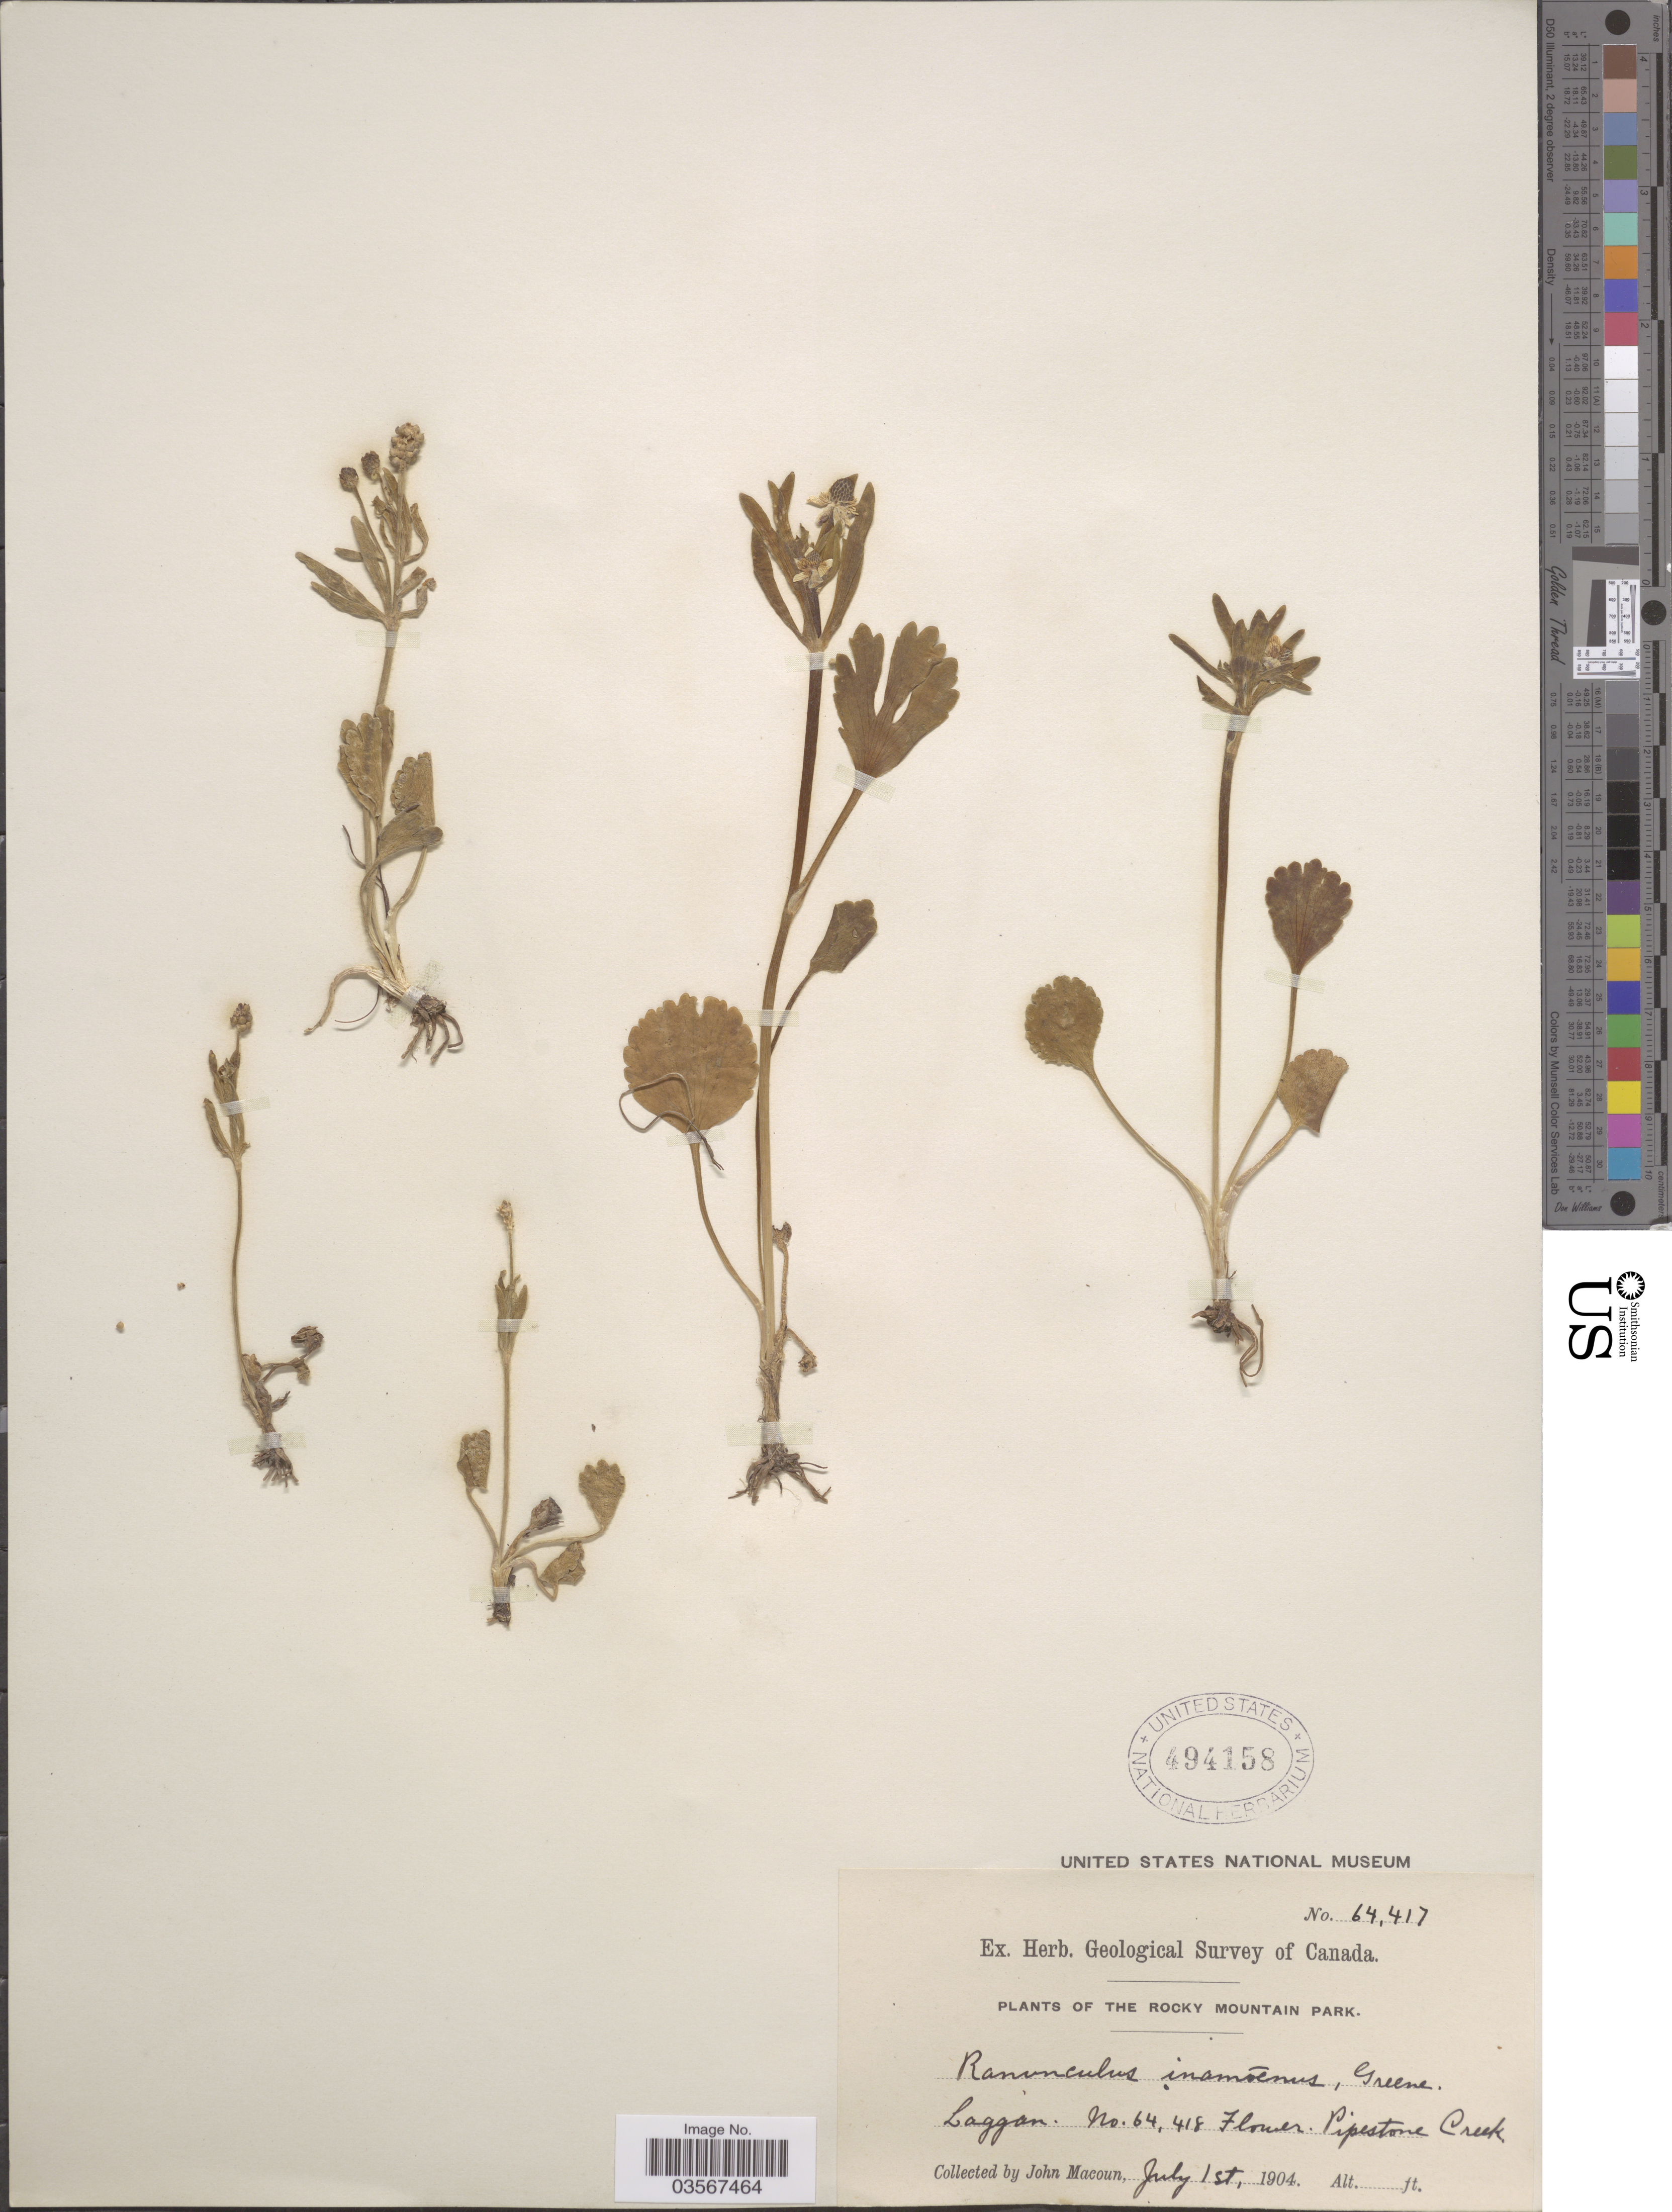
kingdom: Plantae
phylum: Tracheophyta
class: Magnoliopsida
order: Ranunculales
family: Ranunculaceae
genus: Ranunculus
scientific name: Ranunculus inamoenus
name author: Greene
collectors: J. Macoun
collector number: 64417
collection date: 1904-07-01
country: Canada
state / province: Alberta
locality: The Rocky Mountain Park. Pipestone Creek.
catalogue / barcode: US 494158